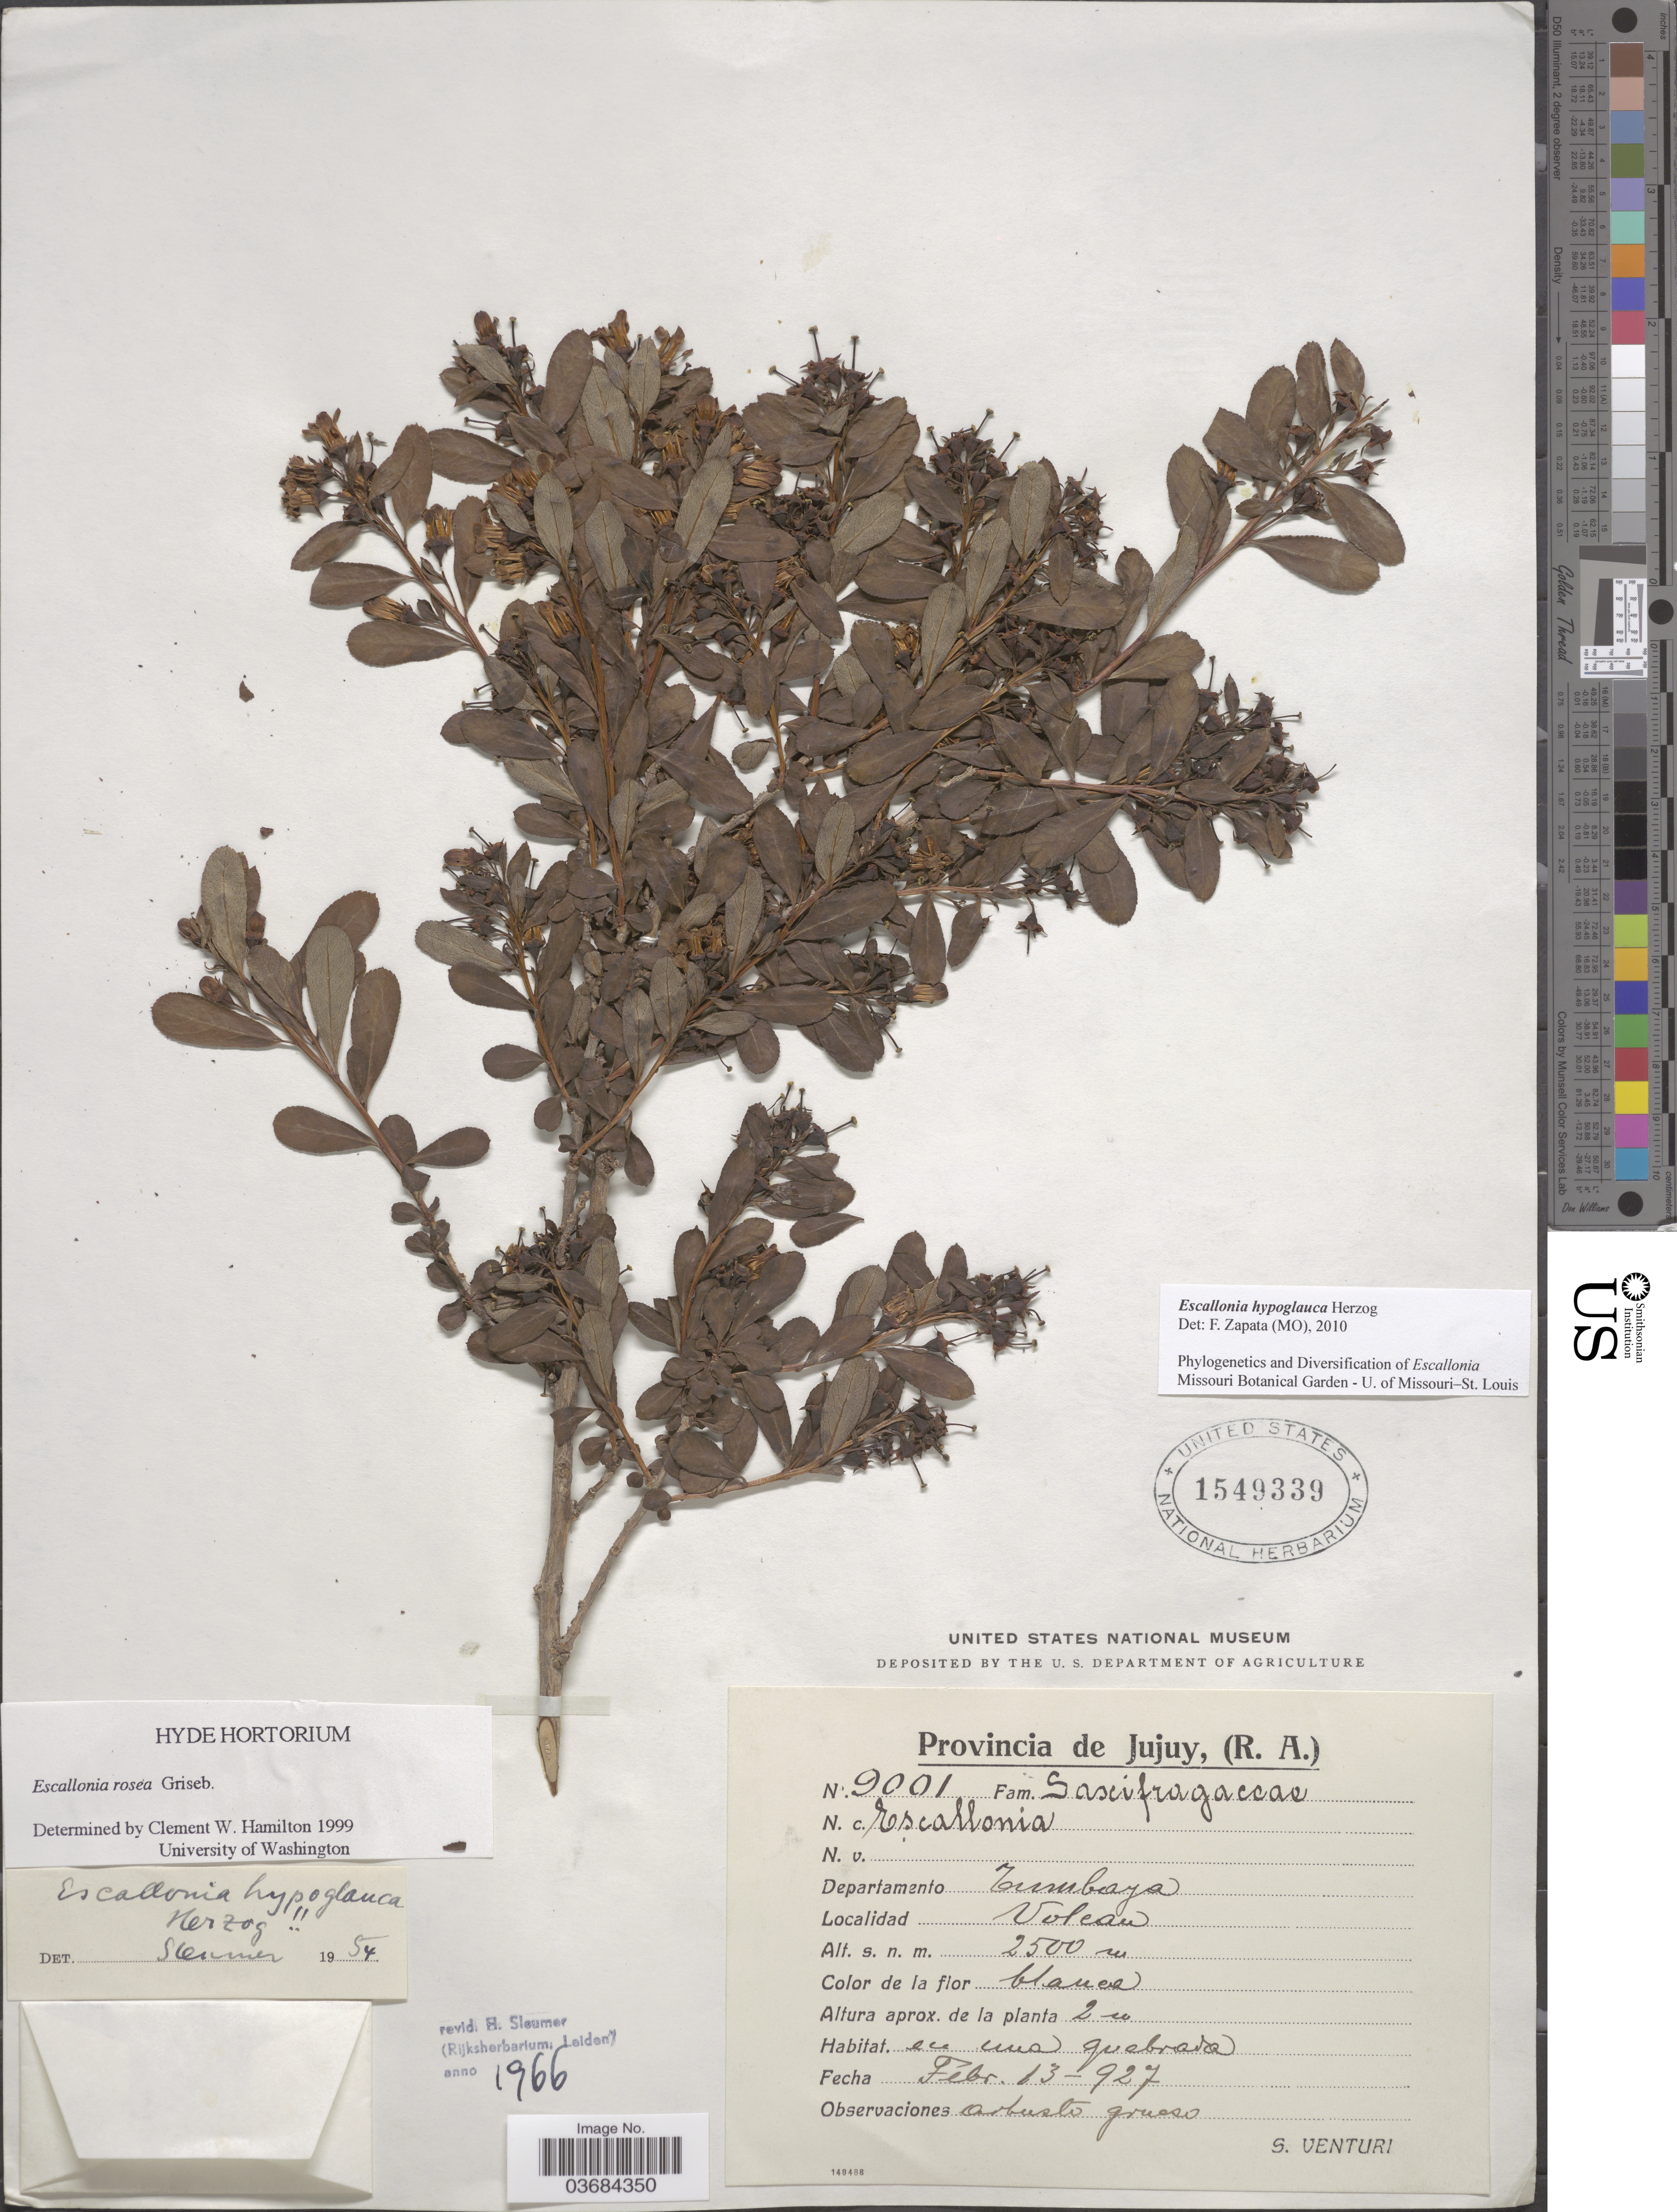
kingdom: Plantae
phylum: Tracheophyta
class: Magnoliopsida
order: Escalloniales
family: Escalloniaceae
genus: Escallonia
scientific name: Escallonia hypoglauca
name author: Herzog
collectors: S. Venturi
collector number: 9001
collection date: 1927-02-13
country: Argentina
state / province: Jujuy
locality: Departamento Tumbaya. Volcan. En una quebrada.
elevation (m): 2500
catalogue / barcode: US 1549339